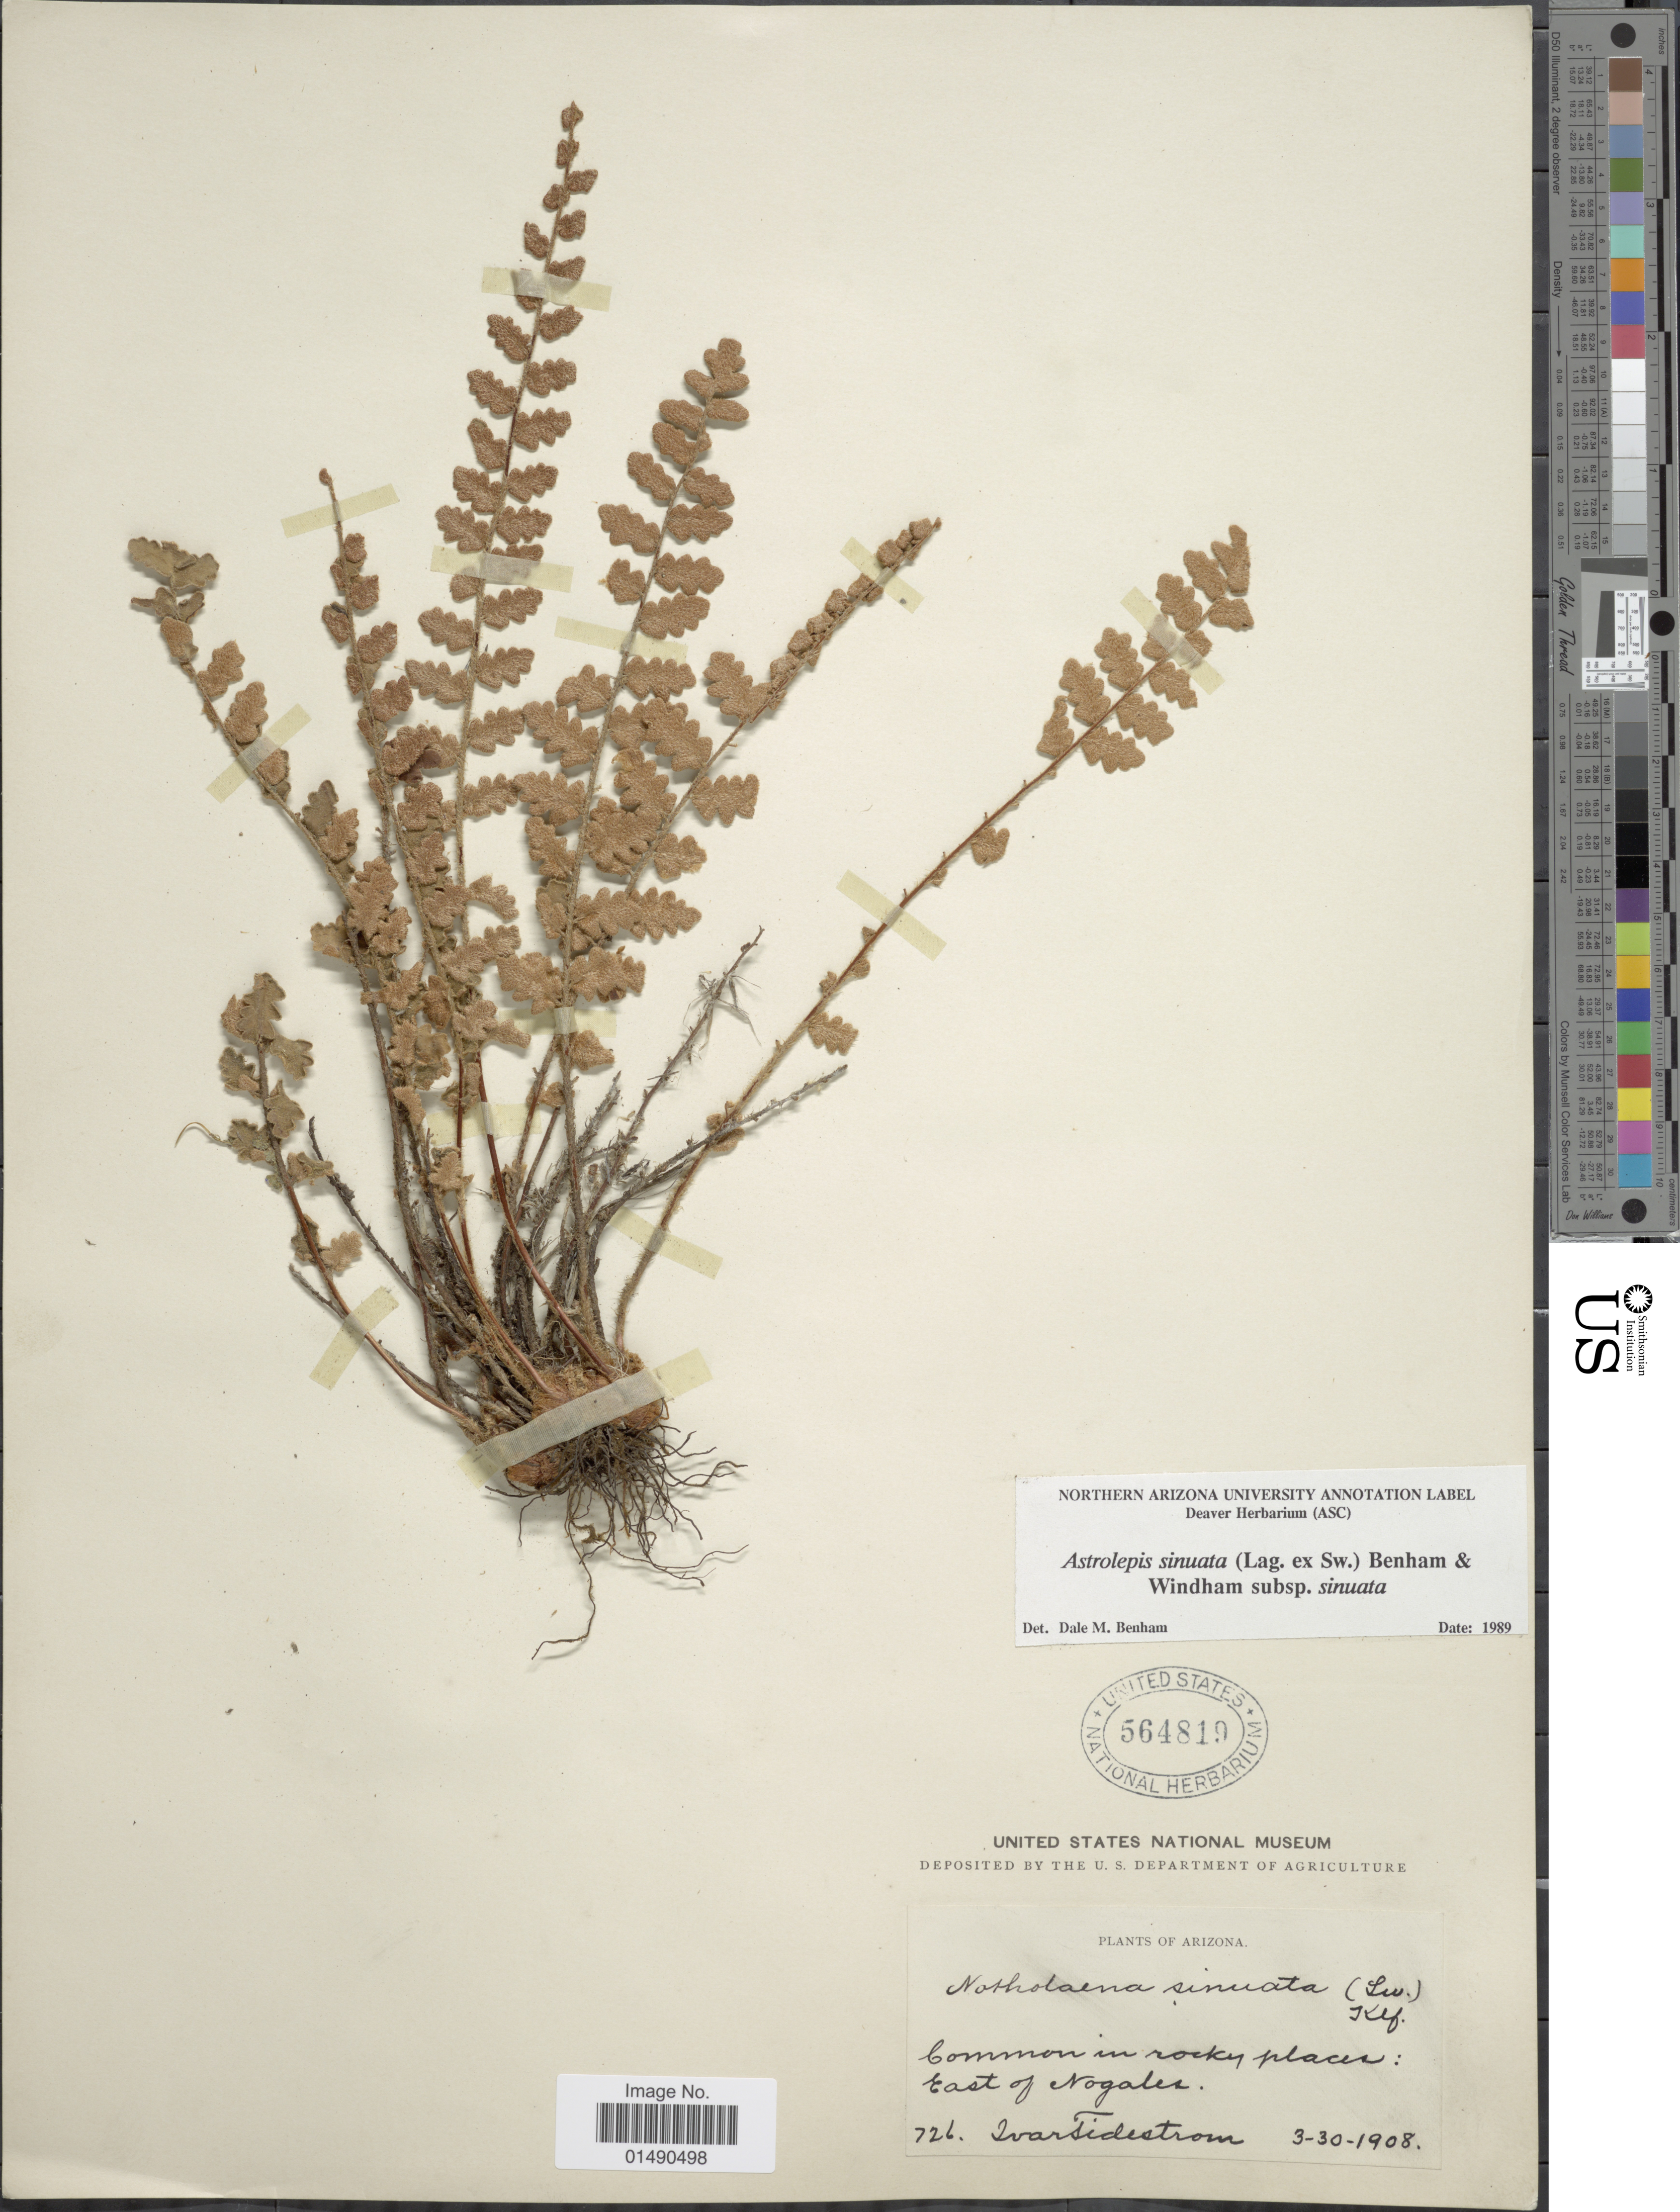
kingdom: Plantae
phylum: Tracheophyta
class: Polypodiopsida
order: Polypodiales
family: Pteridaceae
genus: Astrolepis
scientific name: Astrolepis sinuata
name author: (Lag. ex Sw.) D.M. Benham & Windham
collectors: I. F. Tidestrom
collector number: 726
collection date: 1908-03-30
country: United States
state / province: Arizona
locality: East of Nogales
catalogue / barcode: US 564819